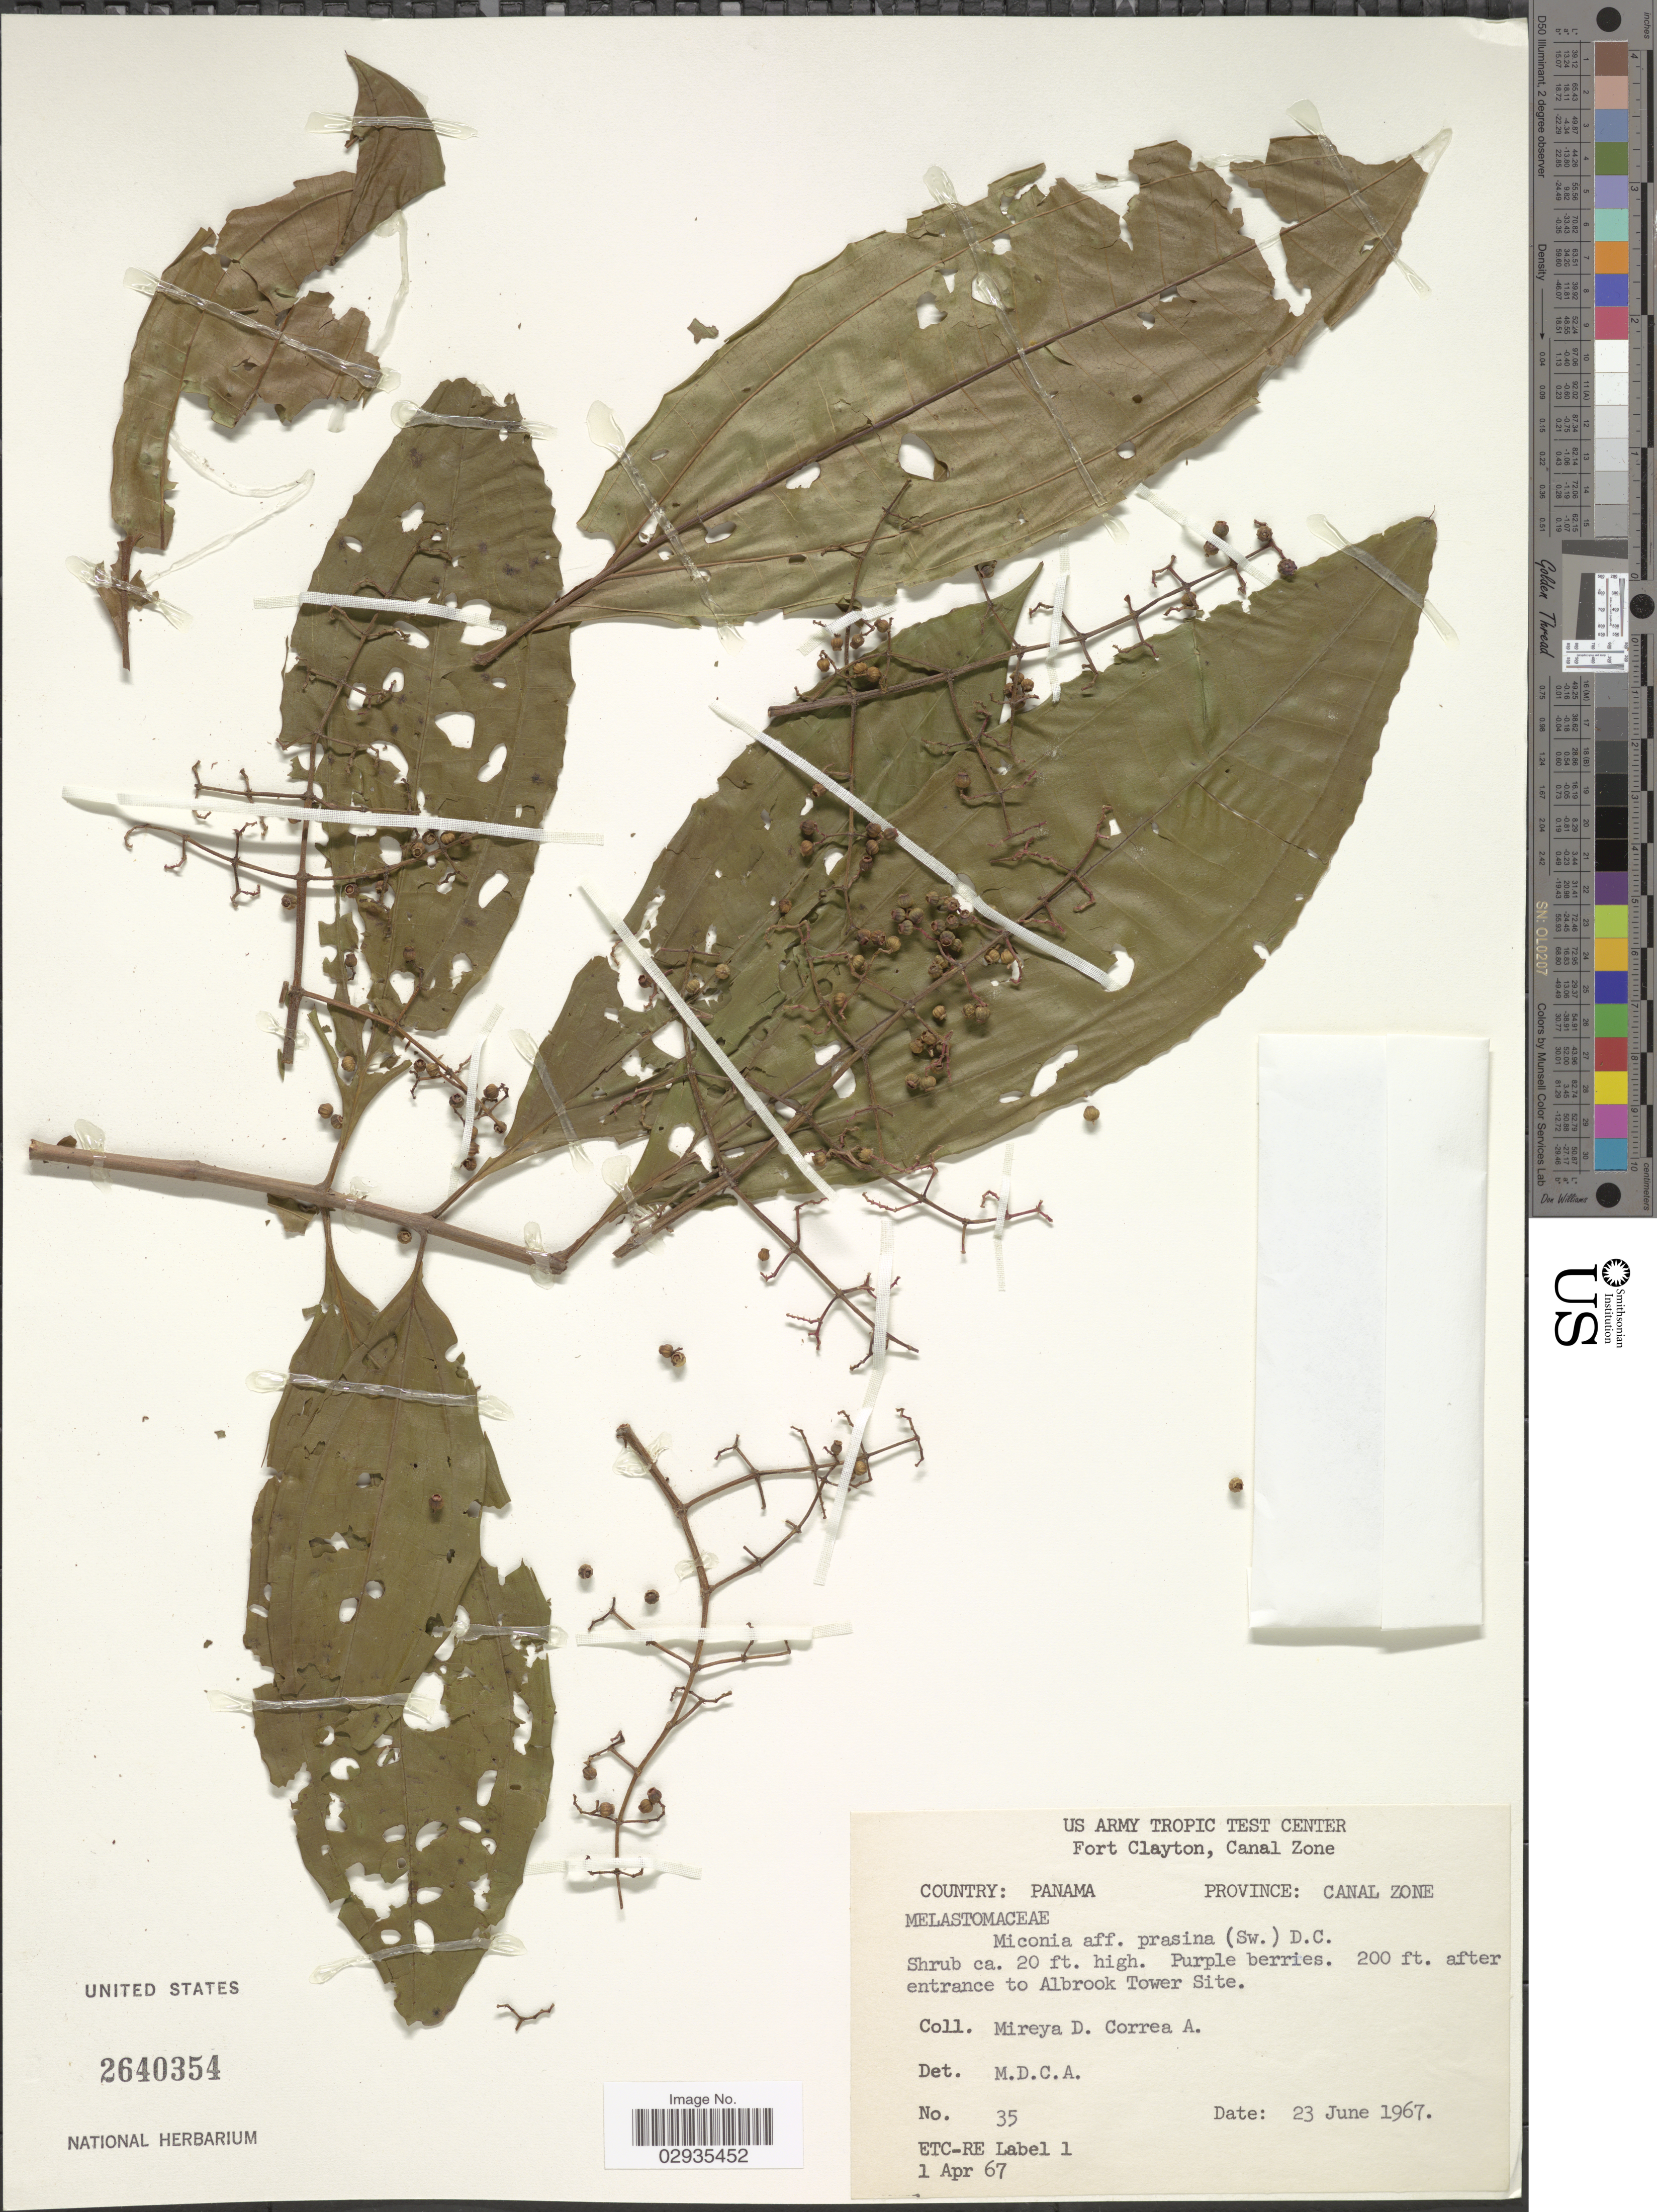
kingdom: Plantae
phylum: Tracheophyta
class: Magnoliopsida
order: Myrtales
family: Melastomataceae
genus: Miconia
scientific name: Miconia prasina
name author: (Sw.) DC.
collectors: M. D. Corrêa-A.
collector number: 35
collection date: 1967-06-23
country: Panama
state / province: Colón / Panamá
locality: Province Canal Zone, 200 ft. after entrance to Albrook Tower Site.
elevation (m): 61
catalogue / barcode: US 2640354